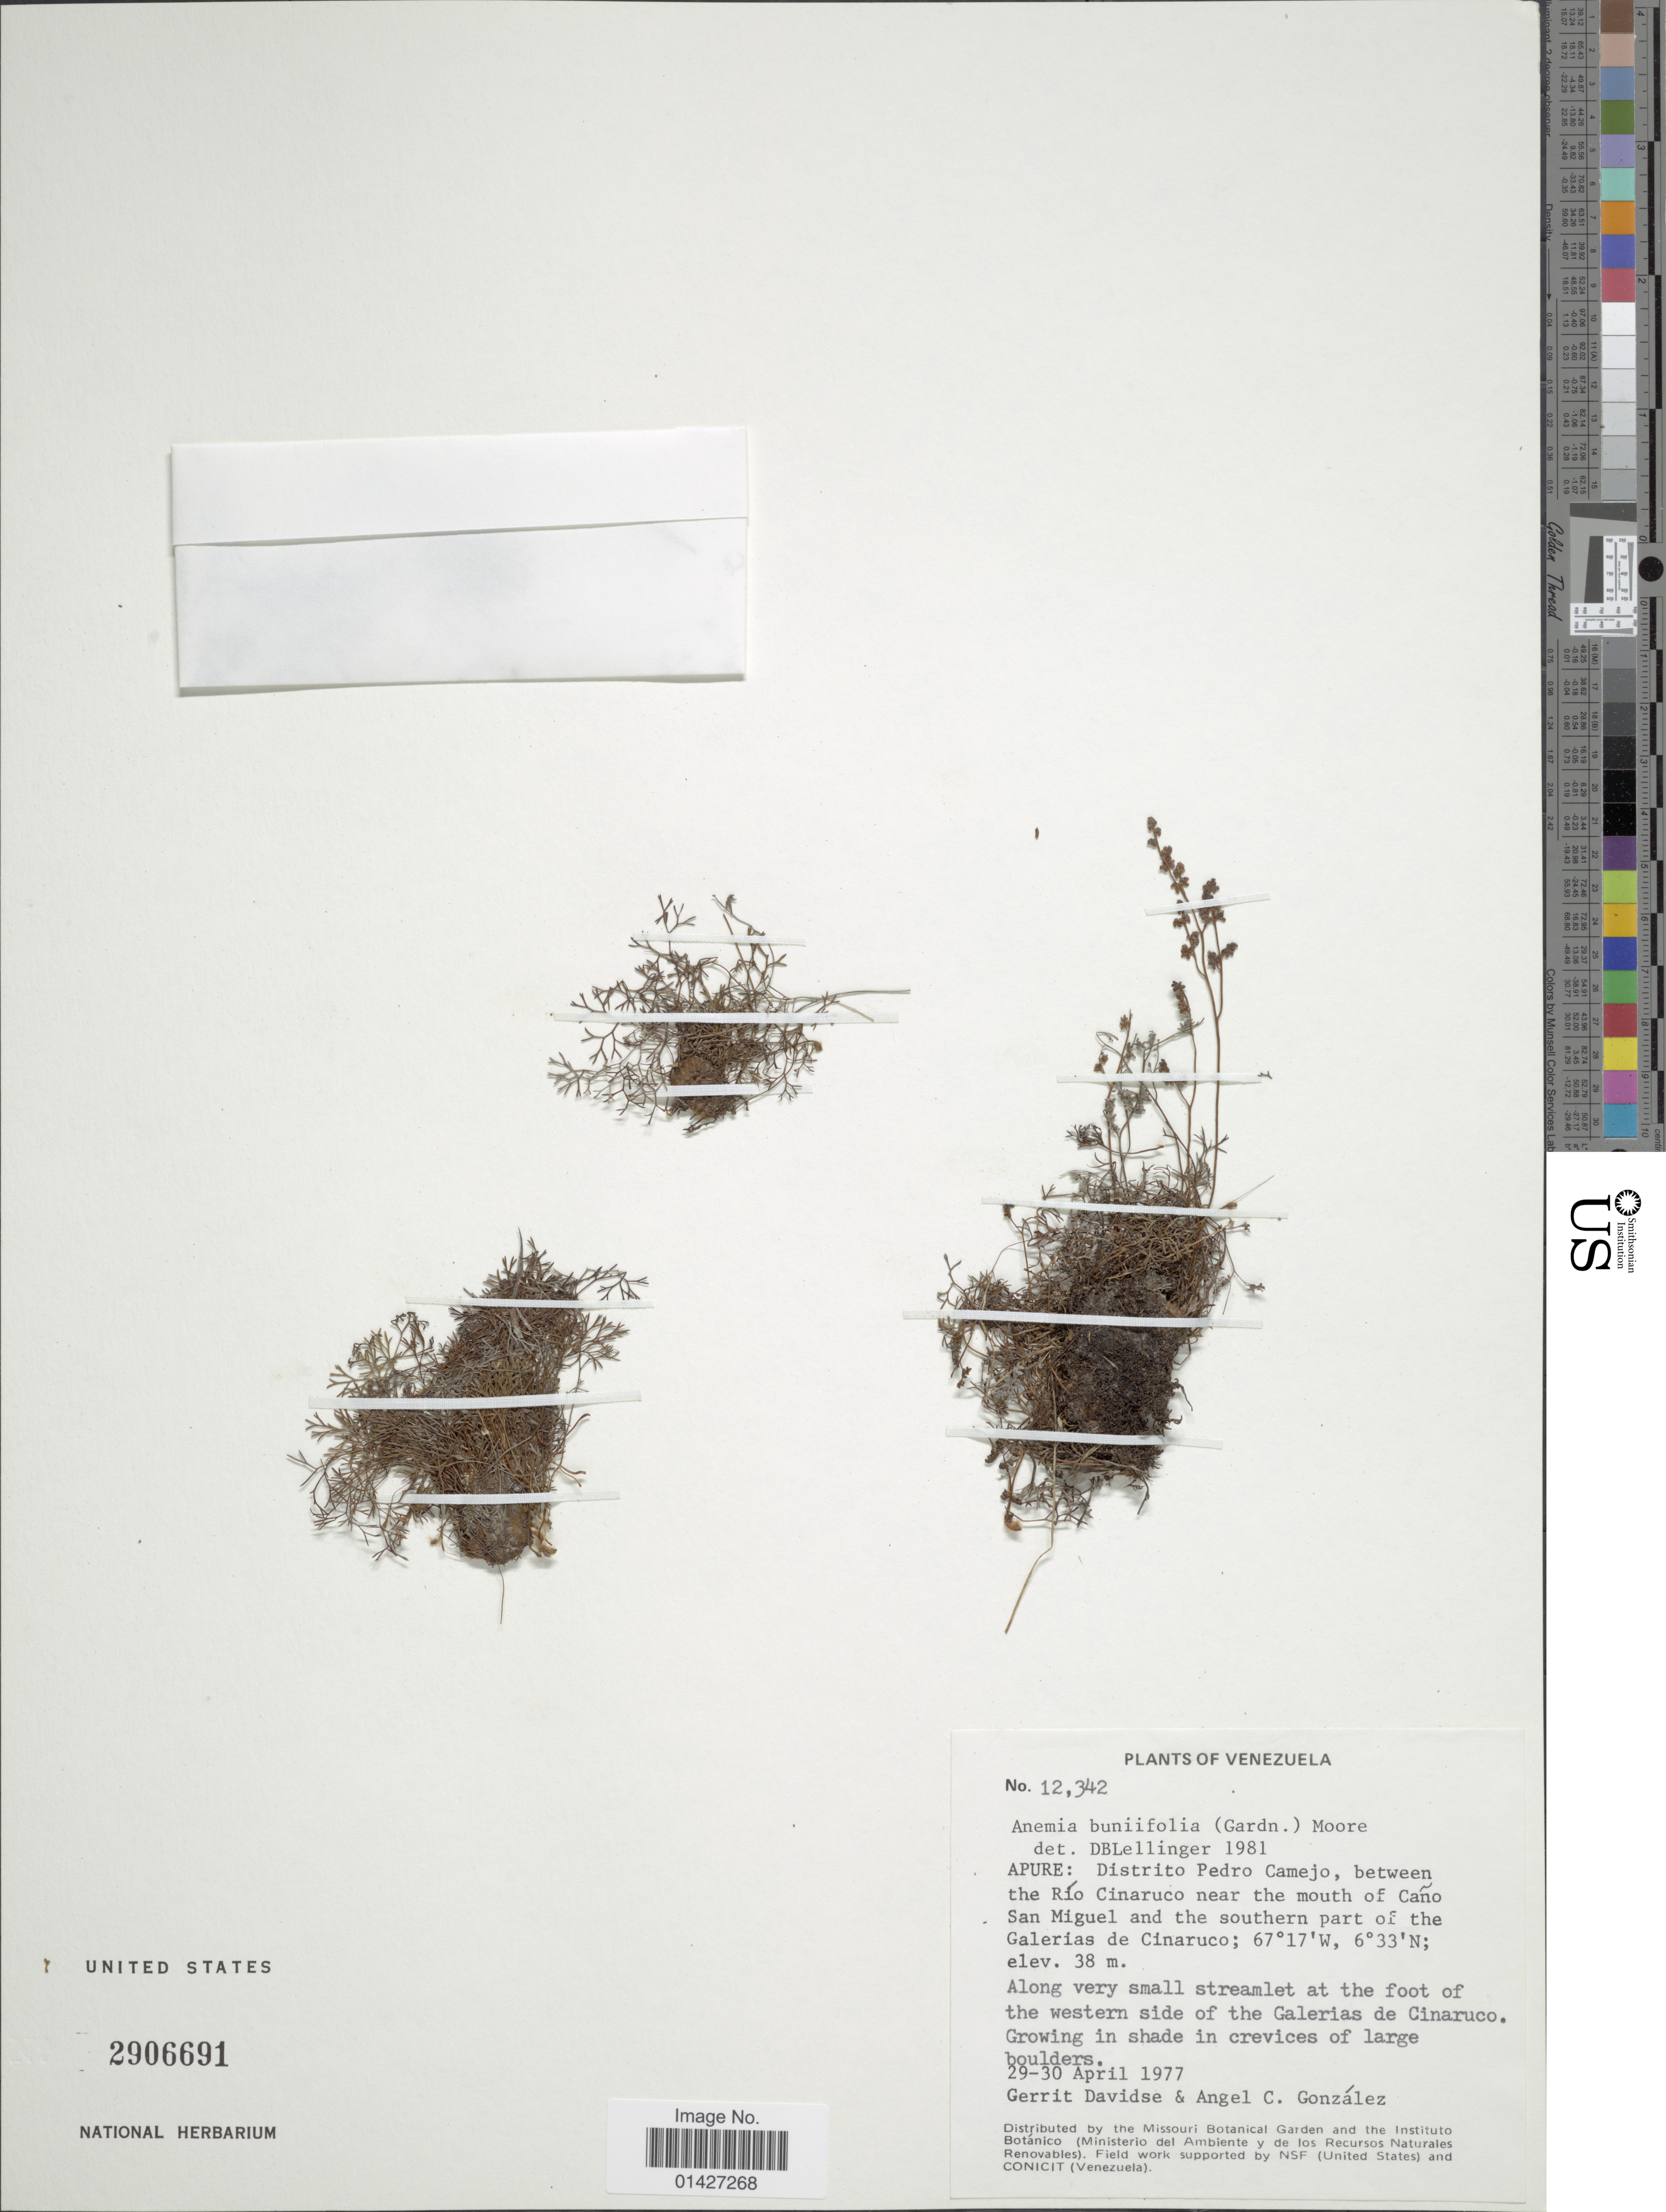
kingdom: Plantae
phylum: Tracheophyta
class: Polypodiopsida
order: Schizaeales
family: Anemiaceae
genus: Anemia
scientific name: Anemia buniifolia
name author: (T. Moore) Gardner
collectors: G. Davidse & A. C. González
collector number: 12342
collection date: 1977-04-29/1977-04-30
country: Venezuela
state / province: Apure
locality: Distrito Pedro Camejo, between the Río Cinaruco near the mouth of Caño San Miguel and the southern part of the Galerias de Cinaruco. Along very small streamlet at the foot of the western side of the Galerias de Cinaruco. Growing in shade in crevices of large boulders.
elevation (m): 38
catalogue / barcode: US 2906691